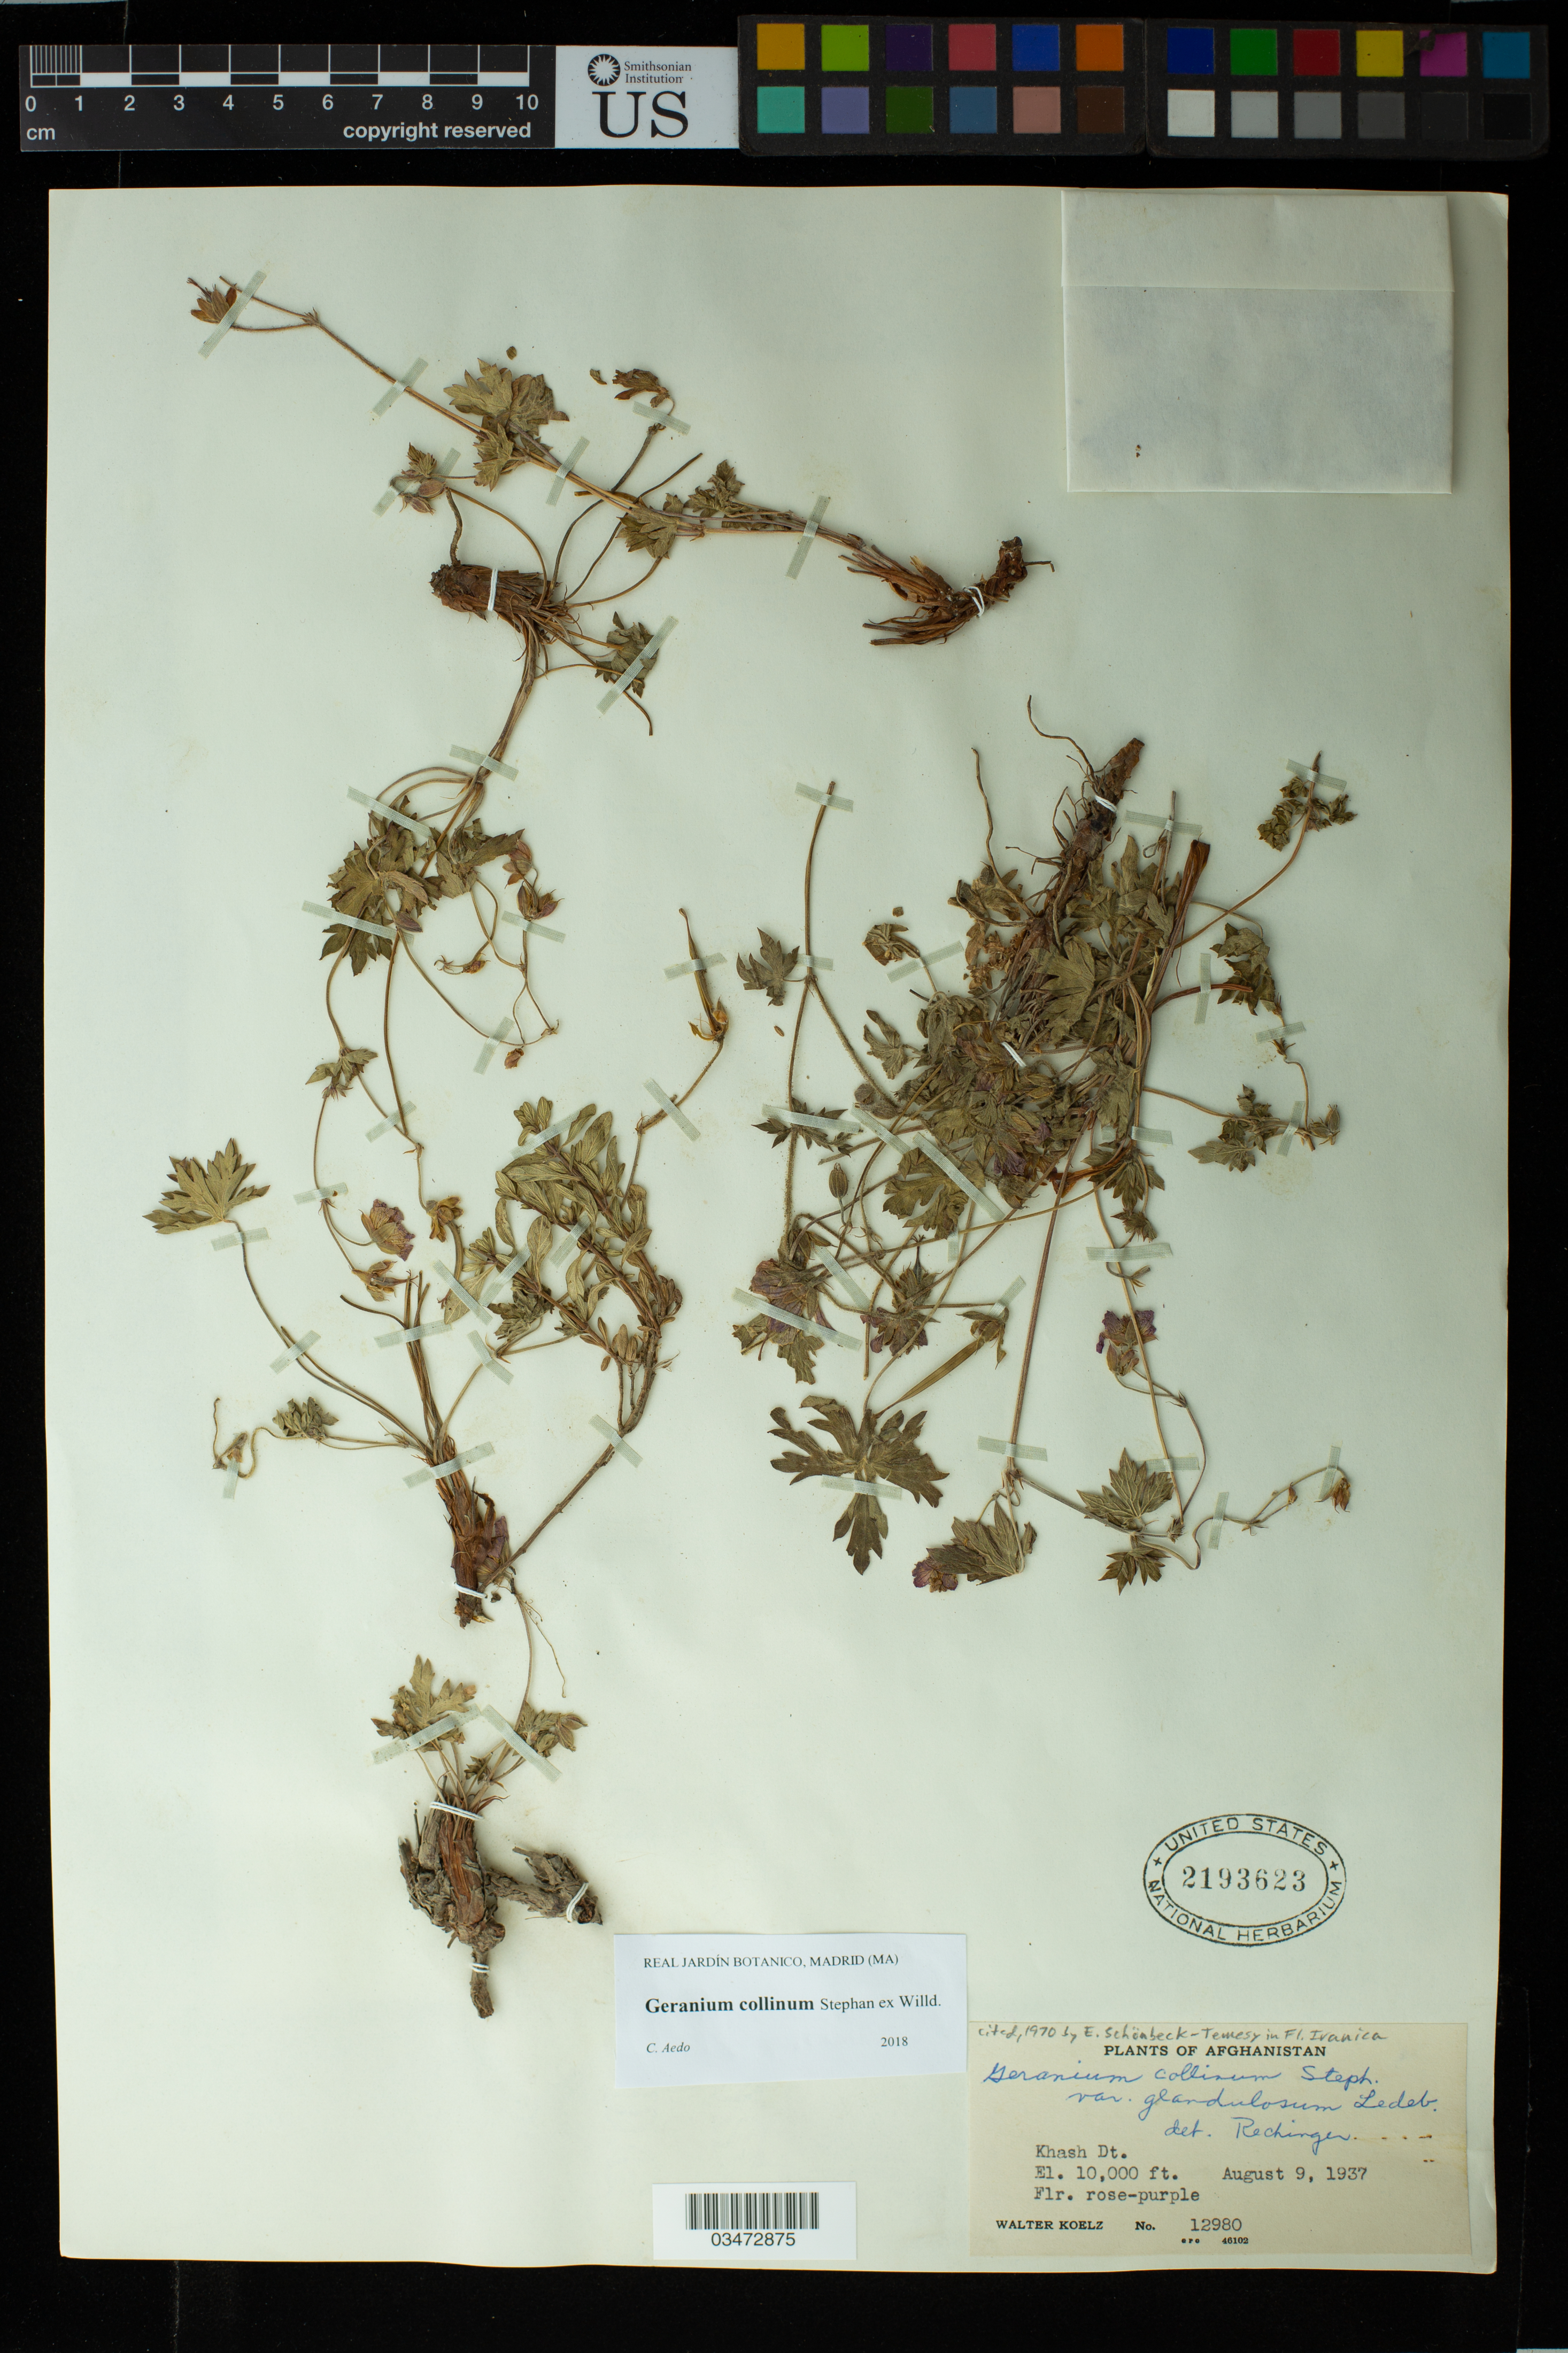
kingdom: Plantae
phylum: Tracheophyta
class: Magnoliopsida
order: Geraniales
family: Geraniaceae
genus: Geranium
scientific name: Geranium collinum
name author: Stephan ex Willd.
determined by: Aedo, C.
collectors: W. N. Koelz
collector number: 12980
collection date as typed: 09 Aug 1937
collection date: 1937-08-09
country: Afghanistan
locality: Khash dt.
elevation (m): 3048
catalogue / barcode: US 2193623